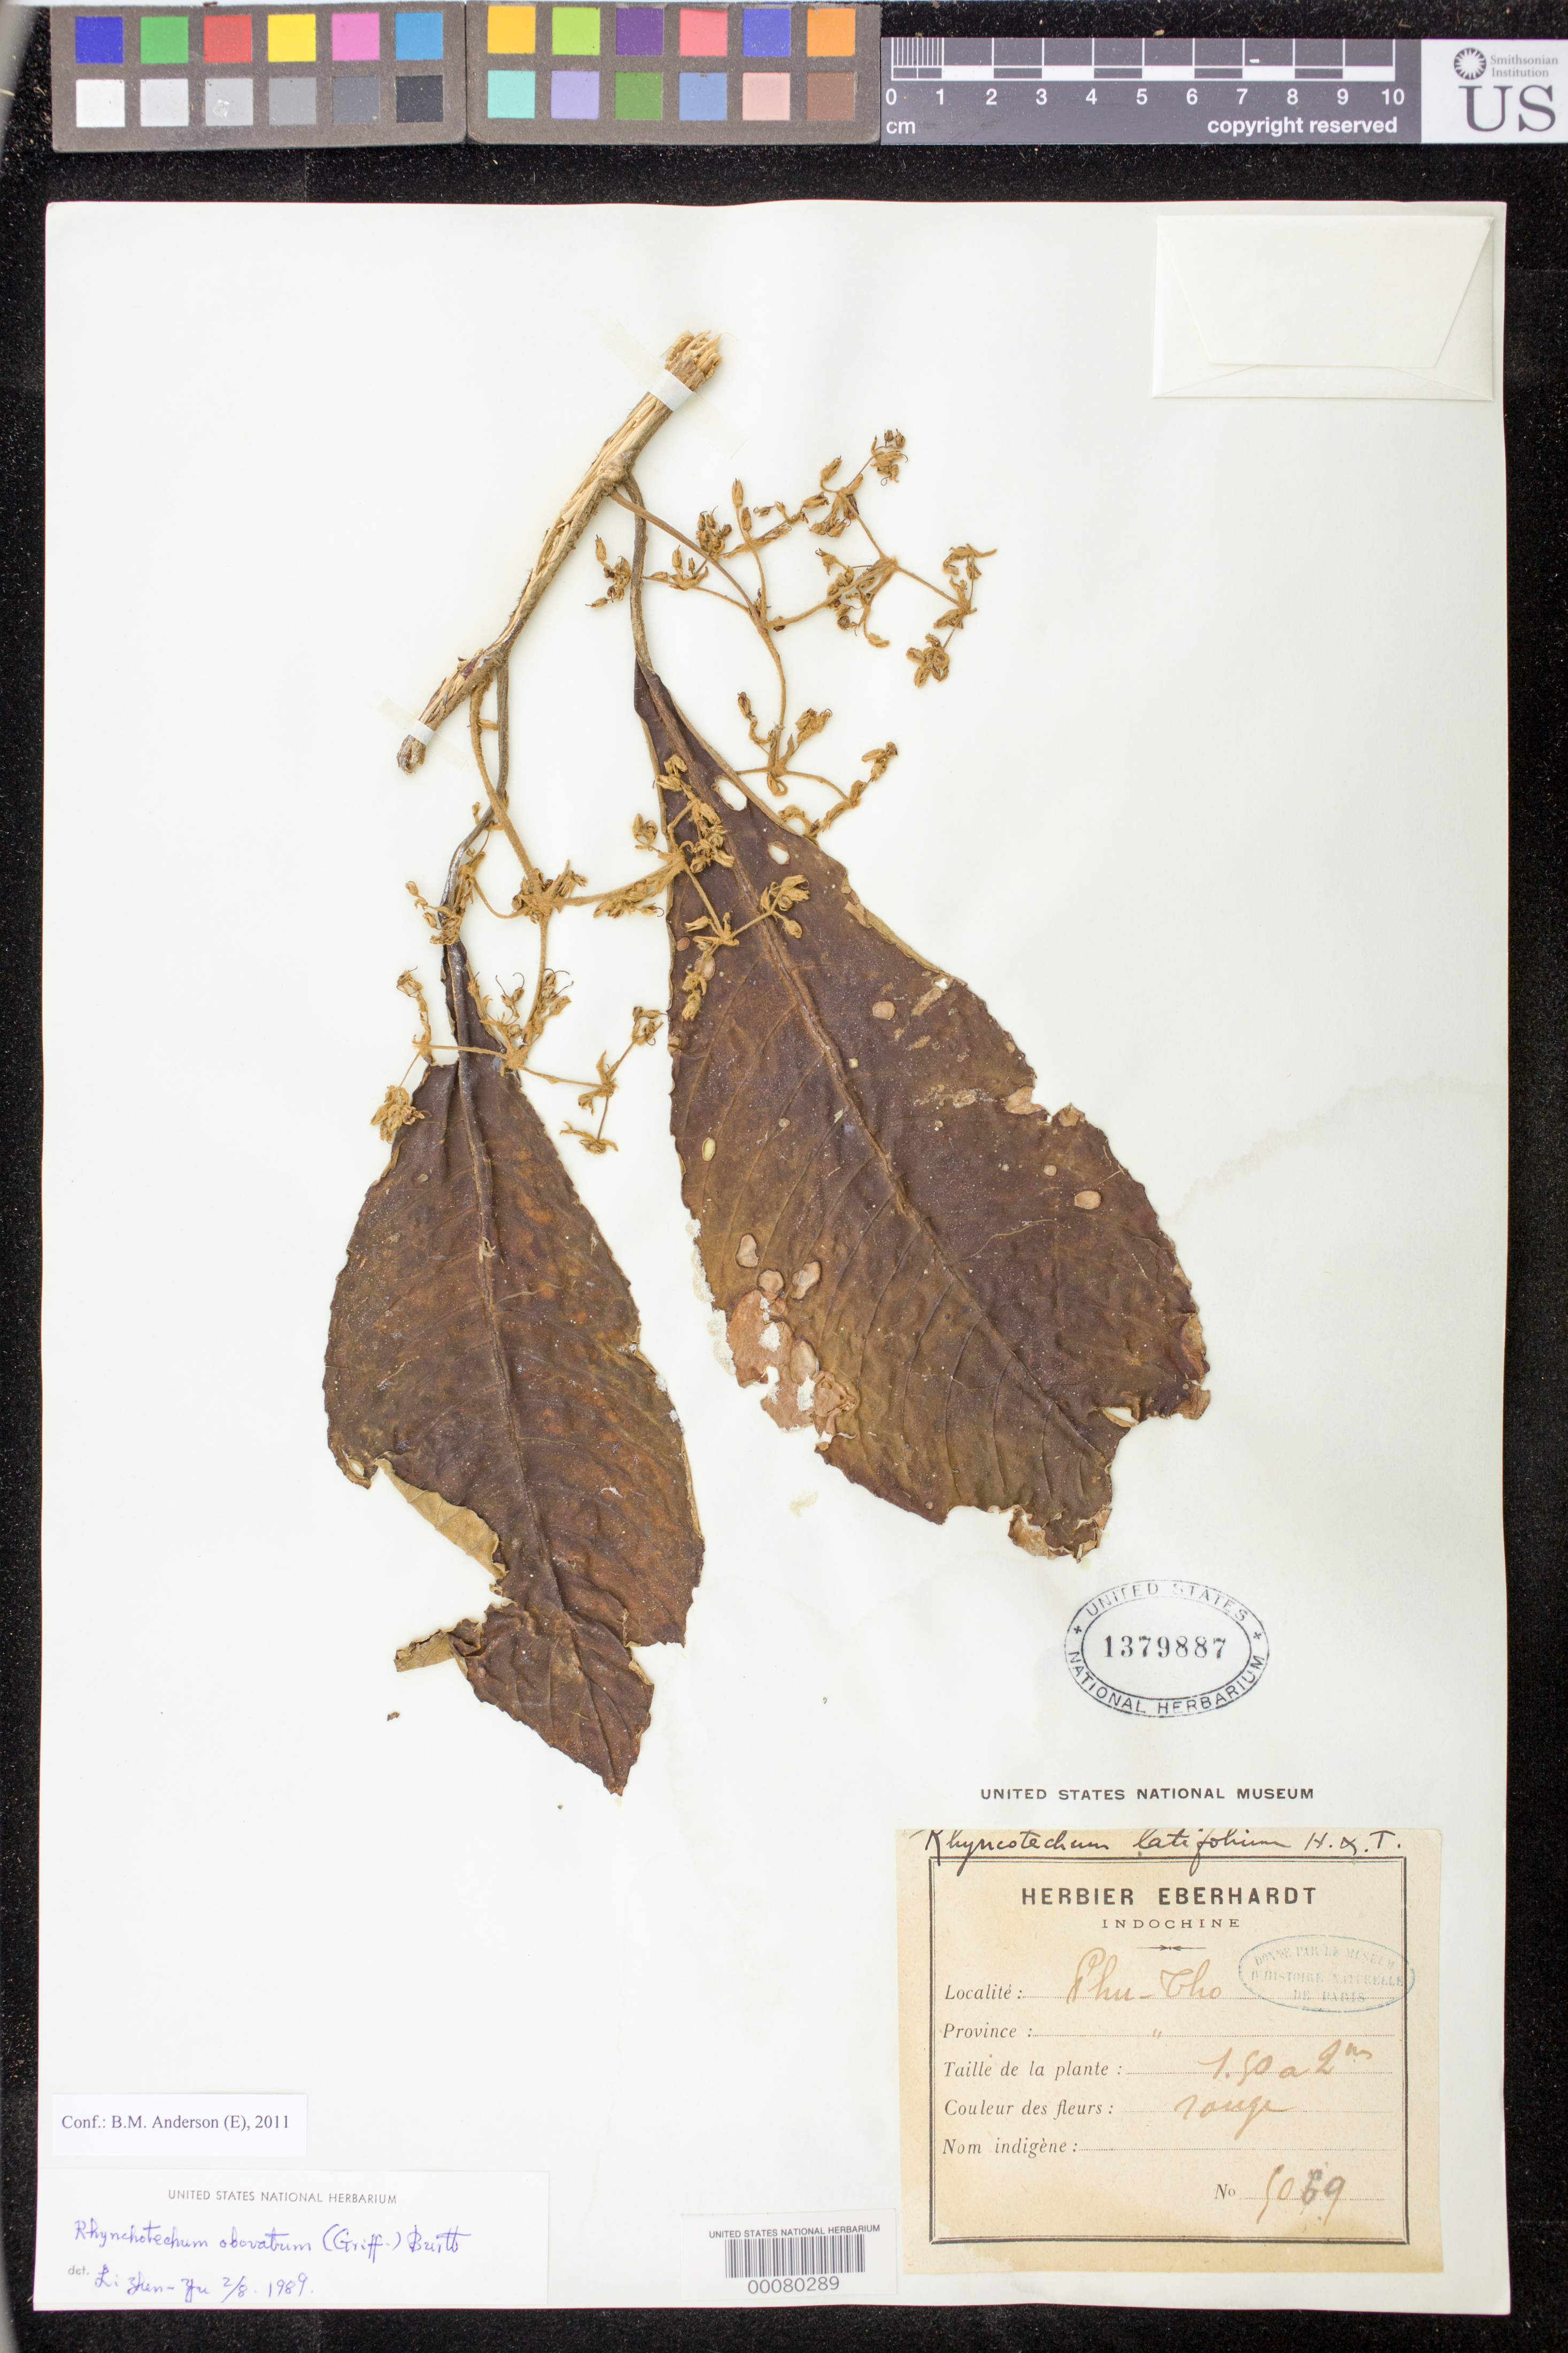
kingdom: Plantae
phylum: Tracheophyta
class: Magnoliopsida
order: Lamiales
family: Gesneriaceae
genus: Rhynchotechum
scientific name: Rhynchotechum obovatum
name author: (Griff.) B.L. Burtt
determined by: Zhen-yu, L.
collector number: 1069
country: Laos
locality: Chu-cho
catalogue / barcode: US 1379887